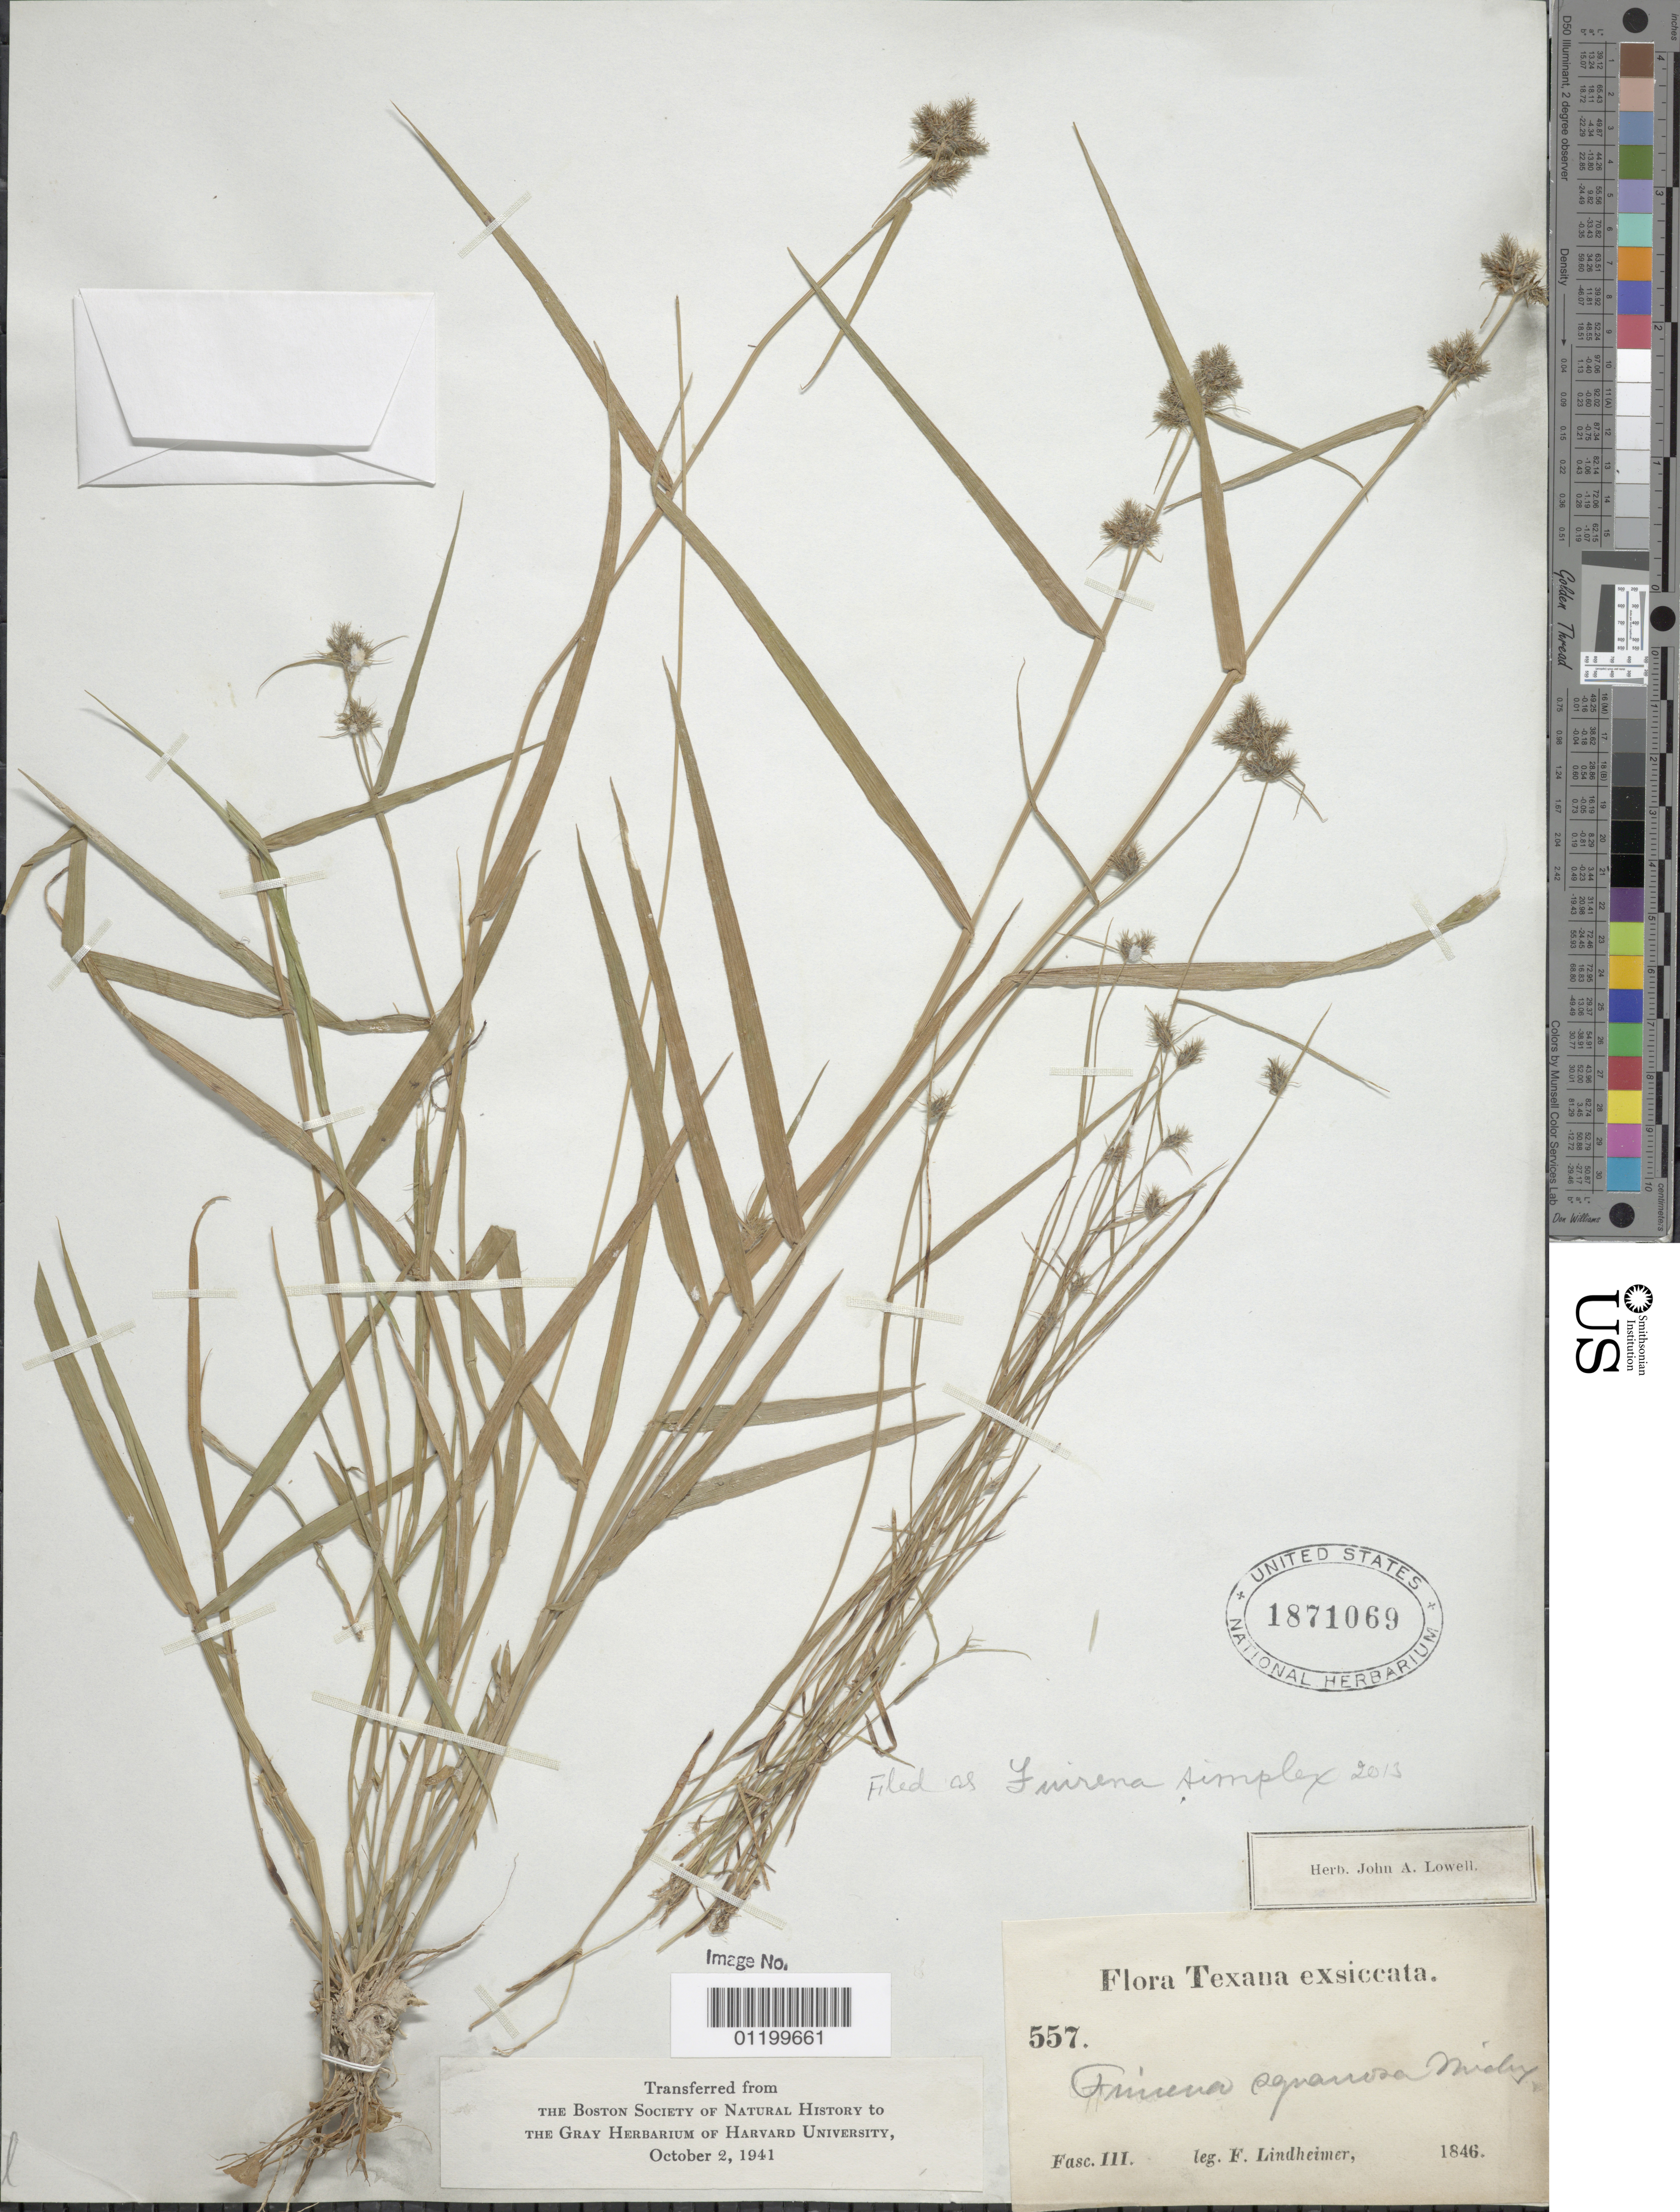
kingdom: Plantae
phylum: Tracheophyta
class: Liliopsida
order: Poales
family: Cyperaceae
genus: Fuirena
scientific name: Fuirena simplex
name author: Vahl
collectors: F. J. Lindheimer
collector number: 557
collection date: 1846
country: United States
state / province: Texas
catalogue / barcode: US 1871069